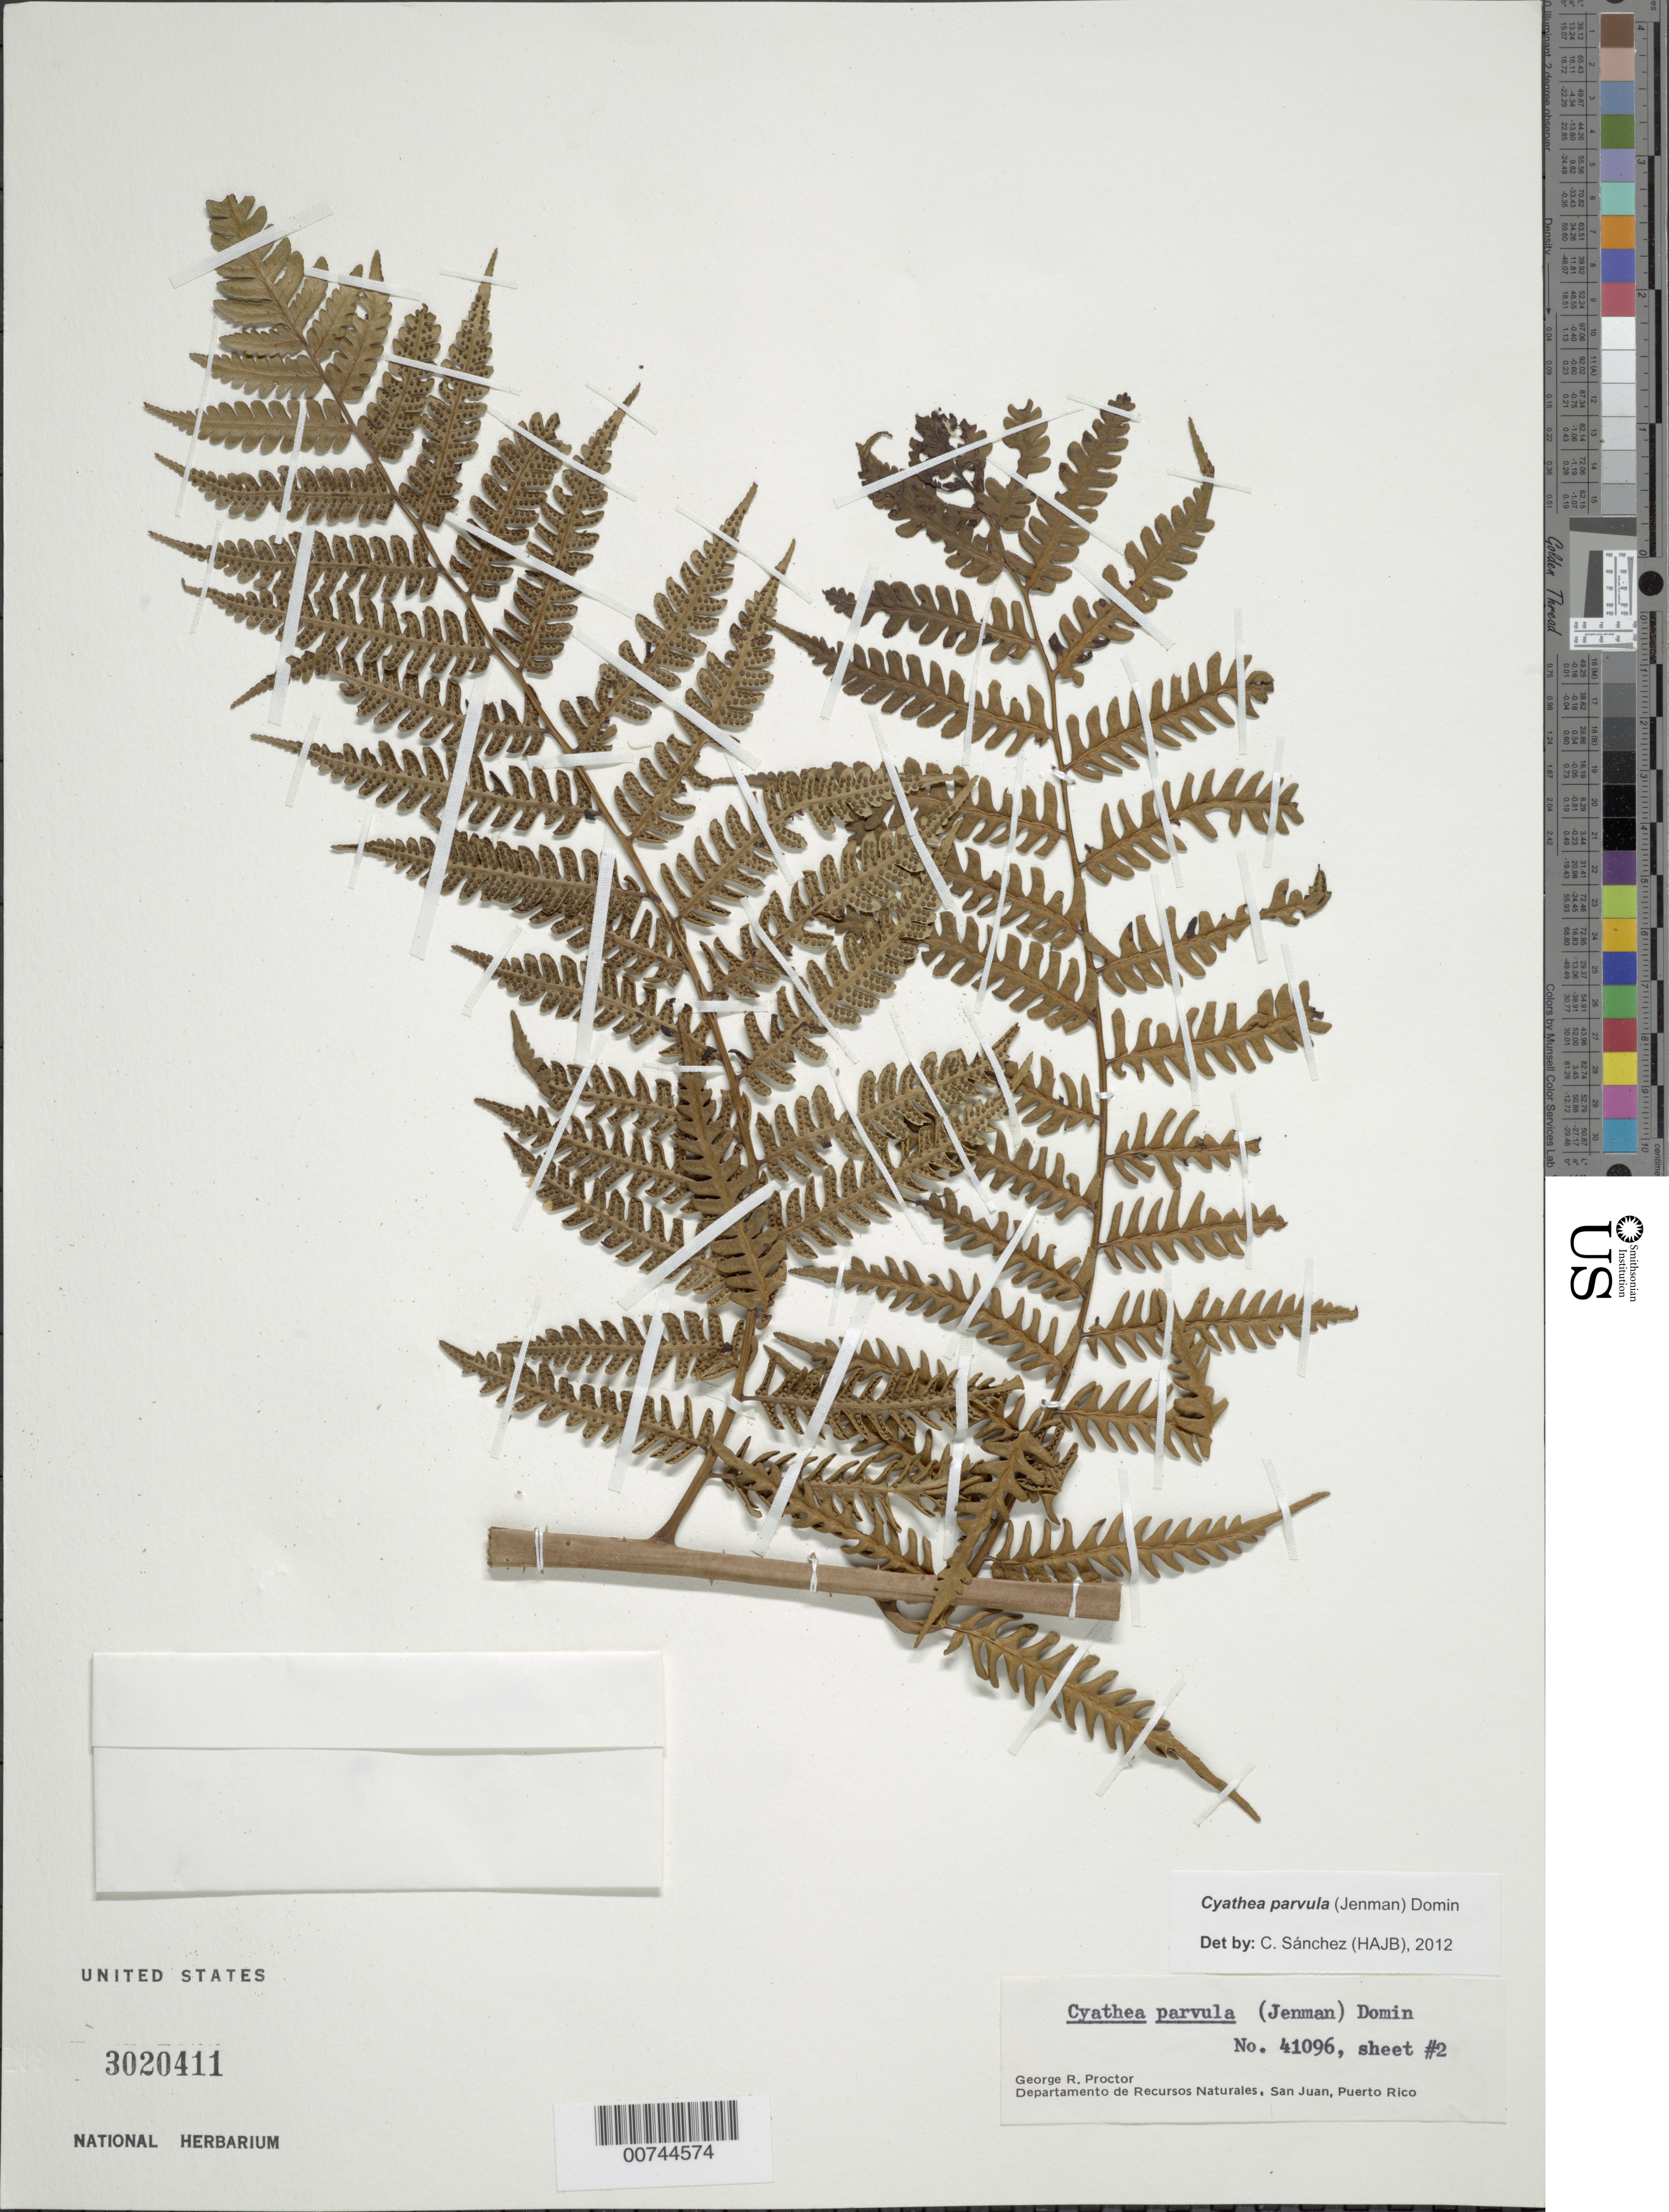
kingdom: Plantae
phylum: Tracheophyta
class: Polypodiopsida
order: Cyatheales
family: Cyatheaceae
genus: Cyathea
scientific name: Cyathea parvula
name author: (Jenman) Domin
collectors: G. R. Proctor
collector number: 41096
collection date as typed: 19 Feb 1985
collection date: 1985-02-19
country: Puerto Rico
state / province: Maricao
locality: Maricao State Forest: Road 120 just NW. of Antena de Radio de Policia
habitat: Steep wooded slope, serpentine substrate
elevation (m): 850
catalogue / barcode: US 3020411